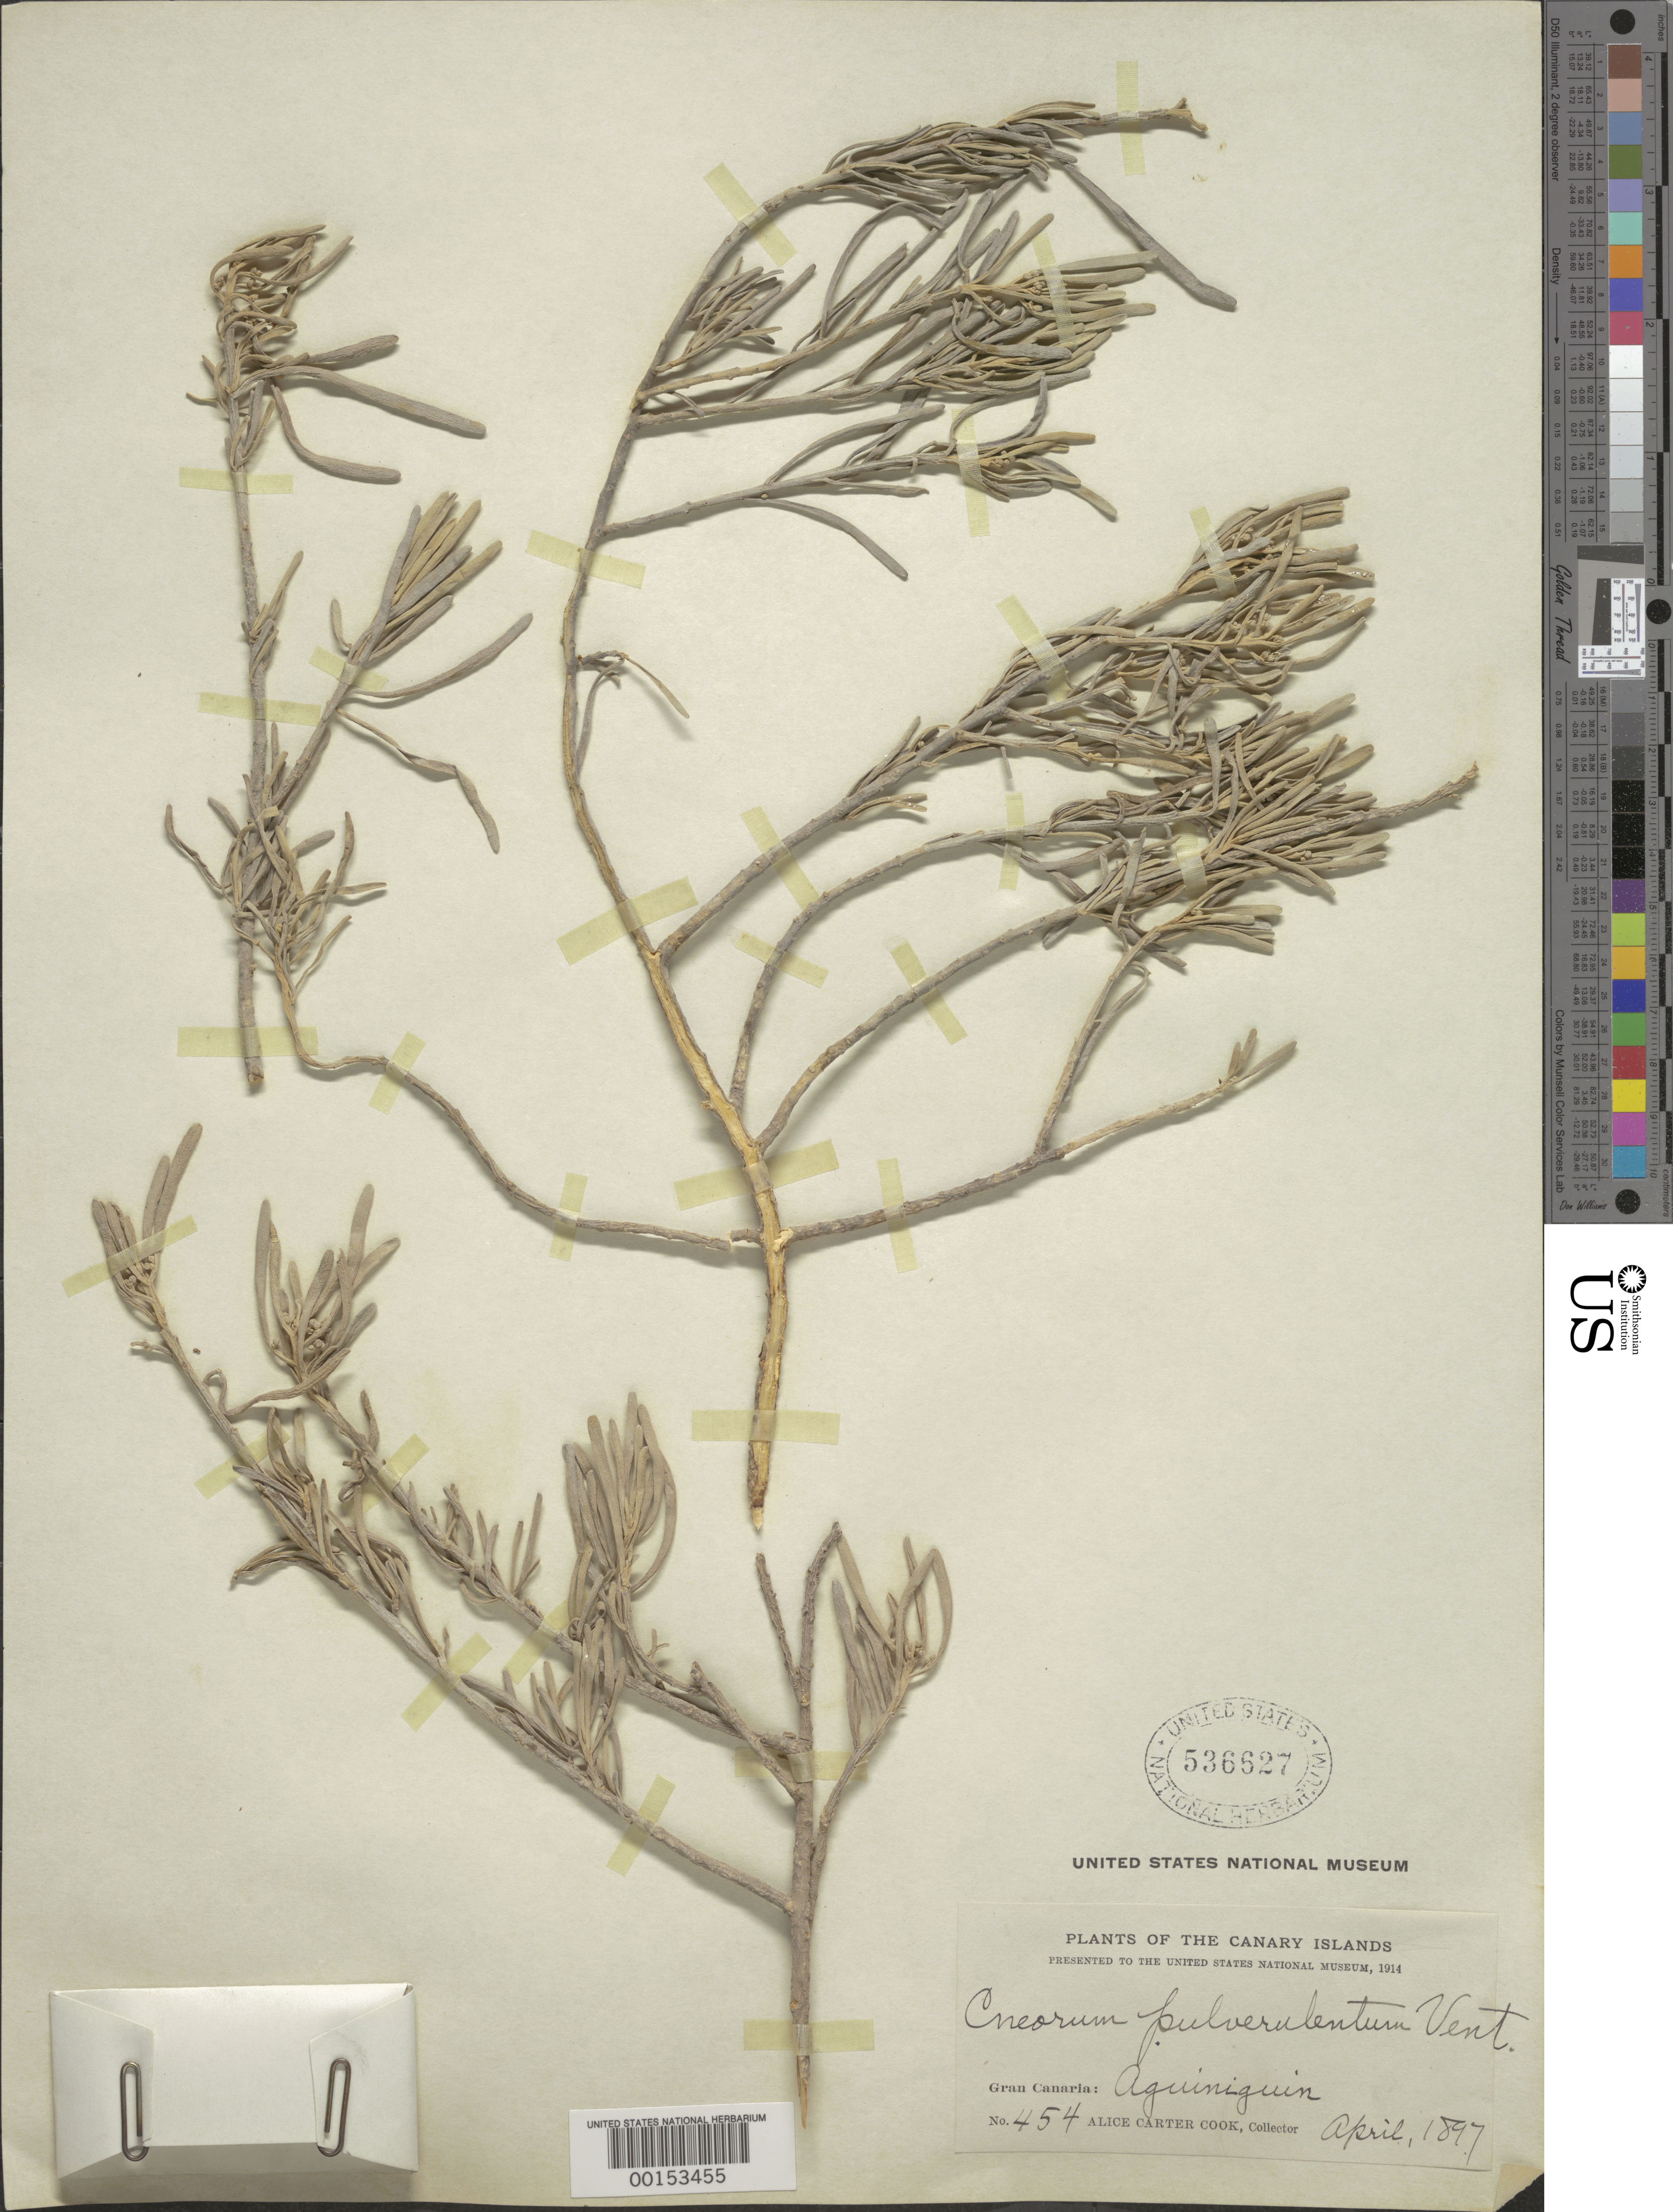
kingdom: Plantae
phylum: Tracheophyta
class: Magnoliopsida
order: Sapindales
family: Rutaceae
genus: Cneorum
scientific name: Cneorum pulverulentum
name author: Vent.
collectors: Alice C. Cook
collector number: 454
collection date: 1897-04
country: Spain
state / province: Canarias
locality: Canary Islands. Gran Canaria: Aguiniguin.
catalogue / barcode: US 536627